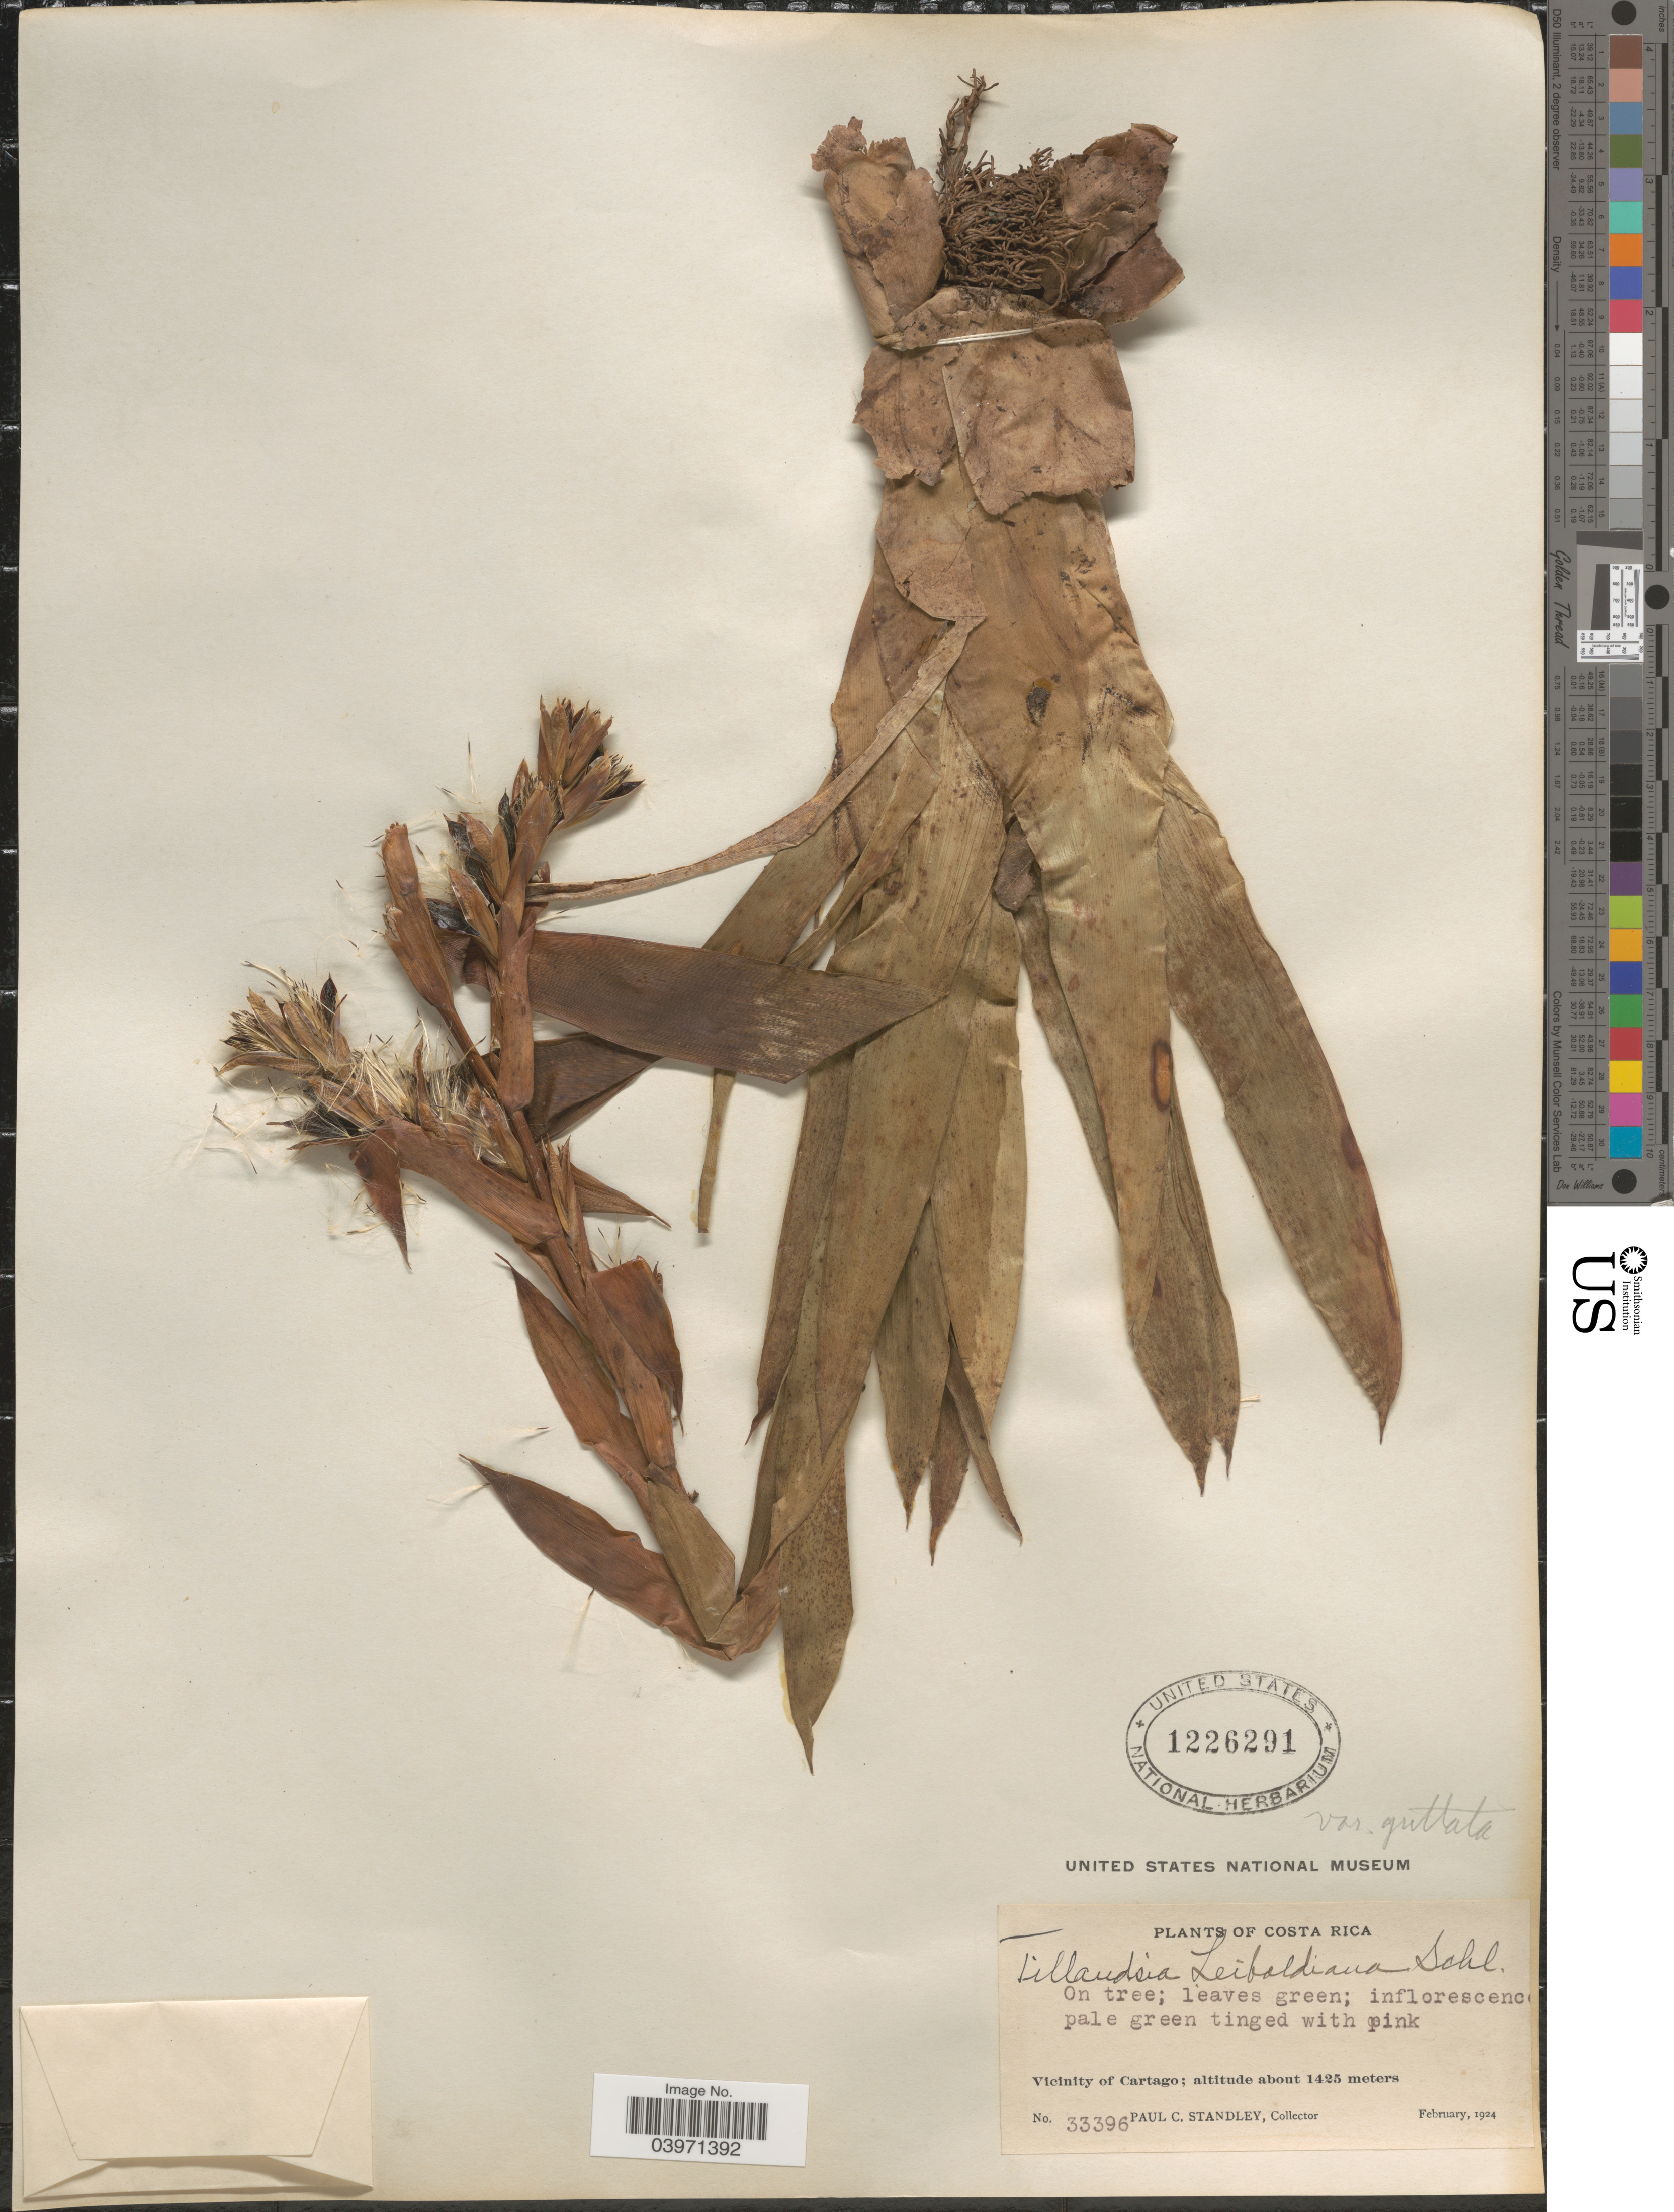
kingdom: Plantae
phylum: Tracheophyta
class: Liliopsida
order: Poales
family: Bromeliaceae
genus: Tillandsia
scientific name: Tillandsia leiboldiana var. guttata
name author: Hobbs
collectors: P. C. Standley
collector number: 33396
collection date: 1924-02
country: Costa Rica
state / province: Cartago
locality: Vicinity of Cartago.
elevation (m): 1425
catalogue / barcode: US 1226291